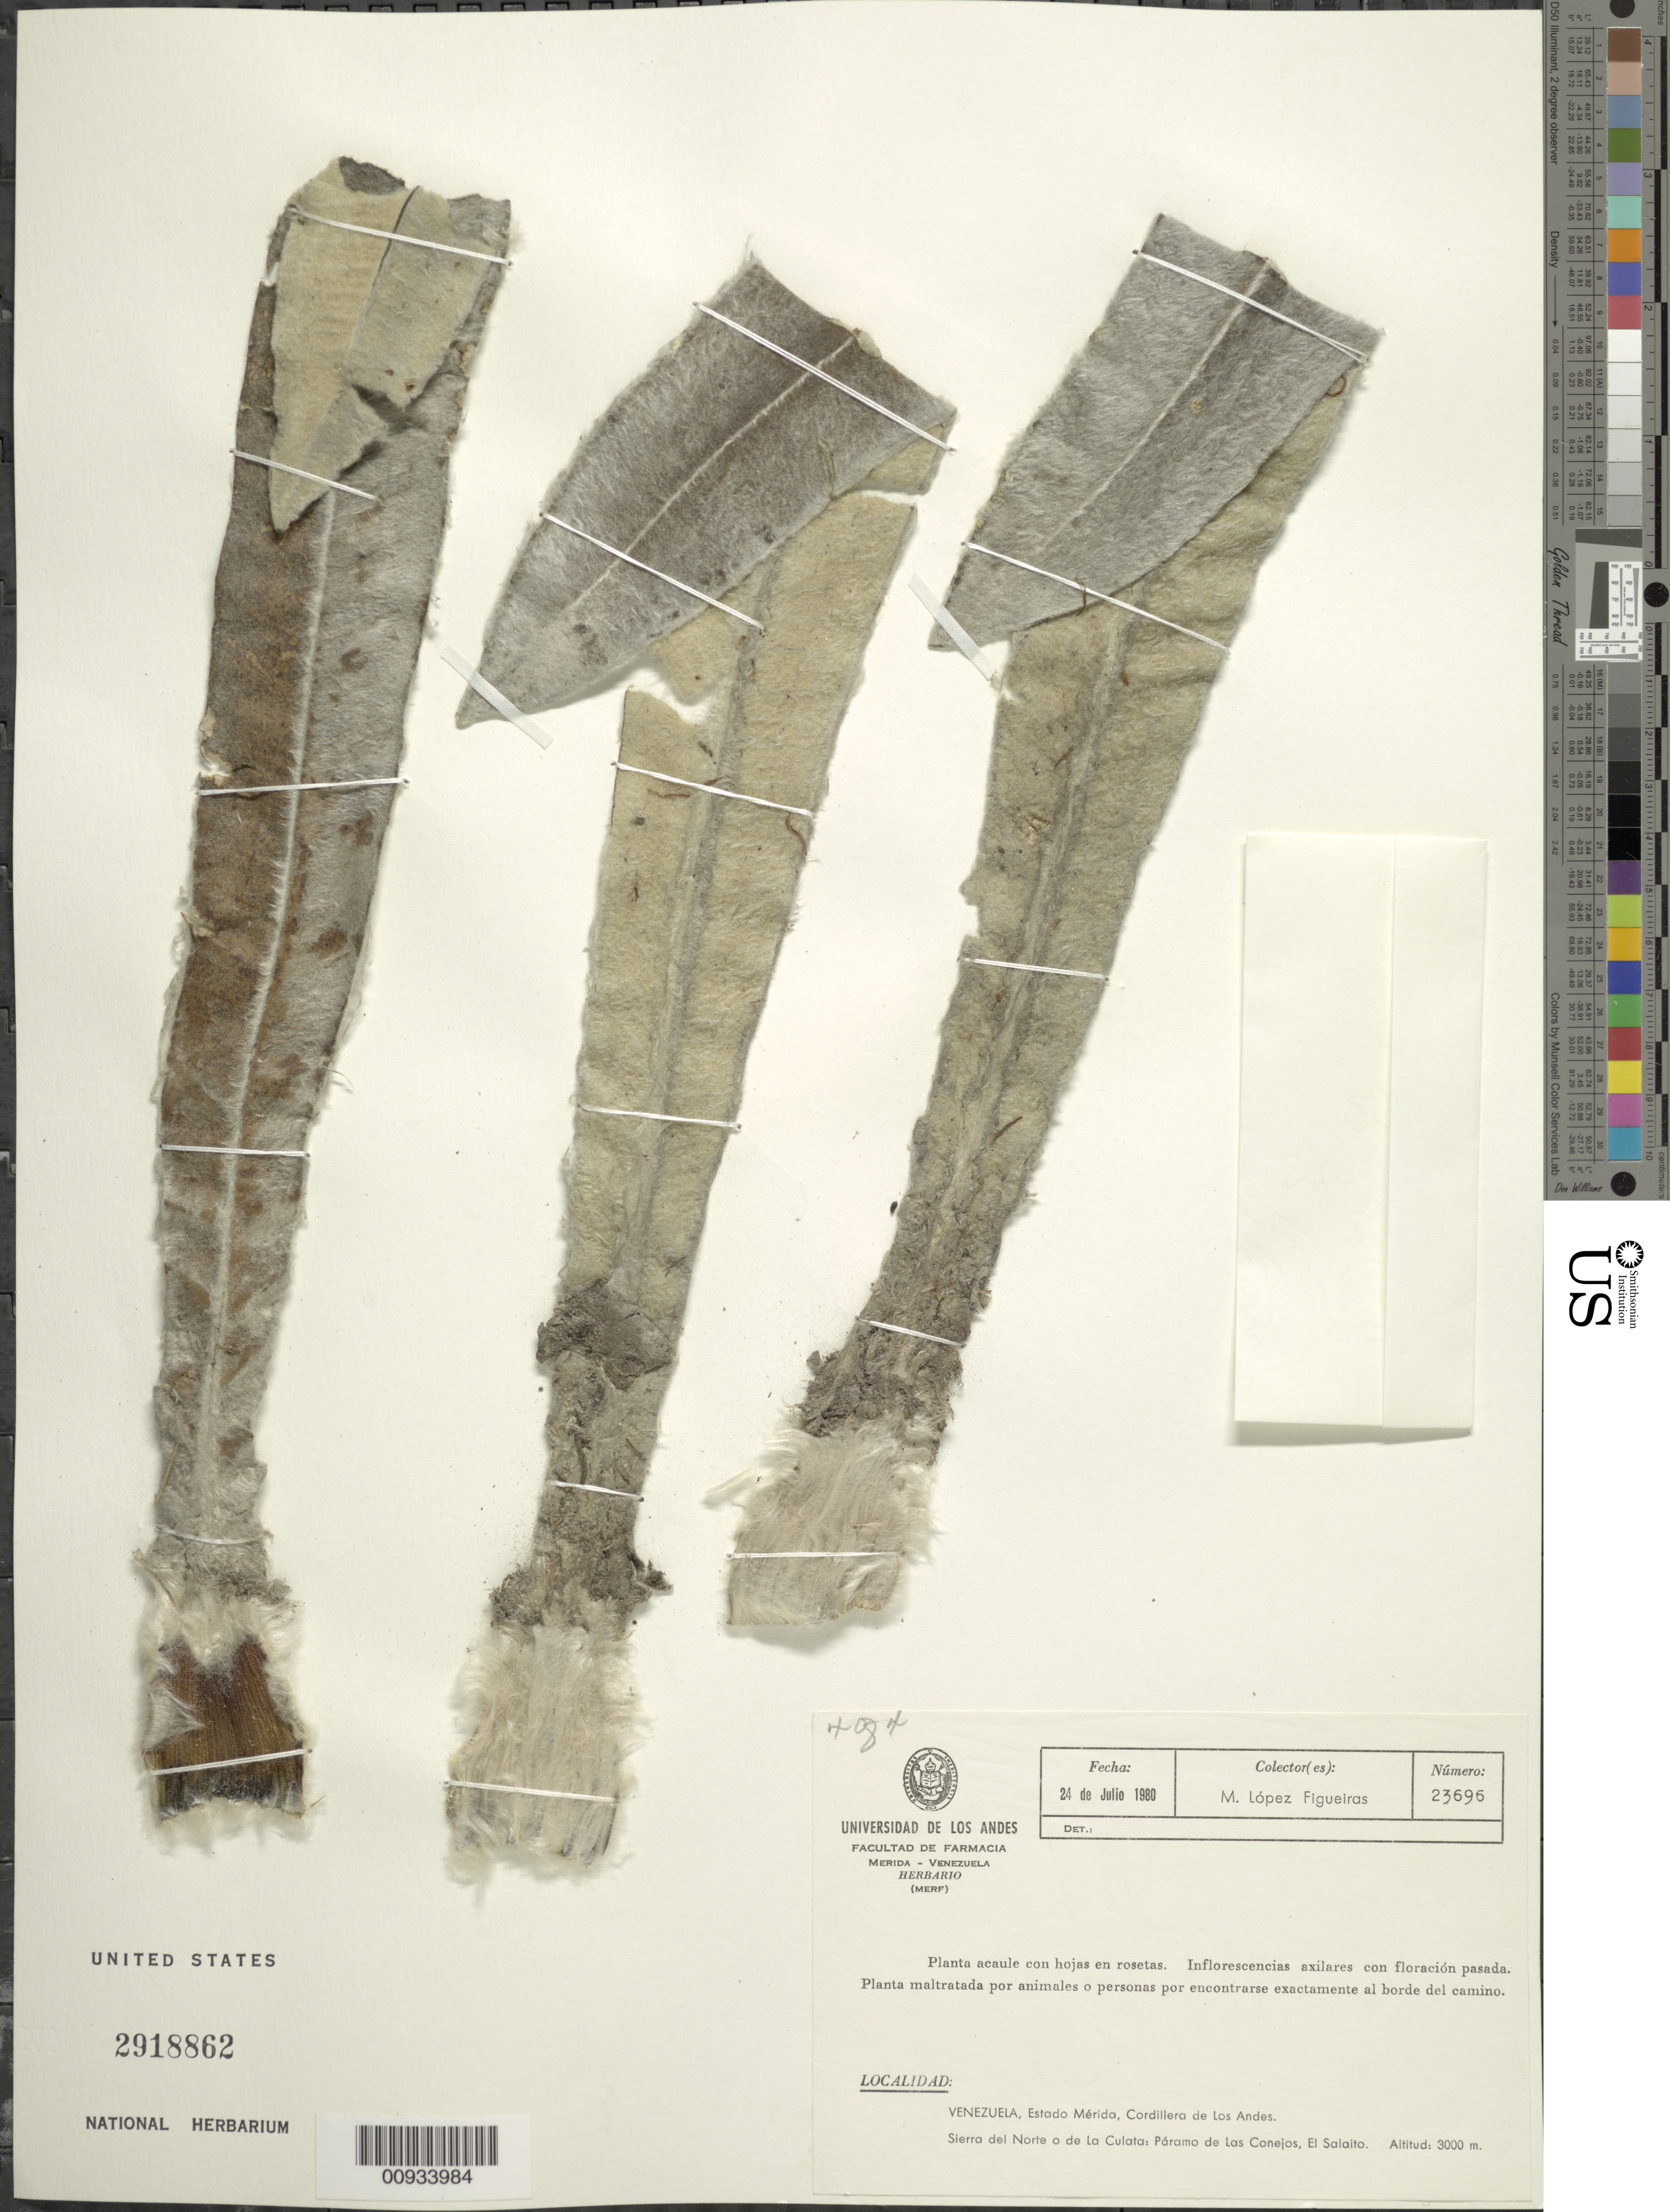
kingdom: Plantae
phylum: Tracheophyta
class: Magnoliopsida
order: Asterales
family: Asteraceae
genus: Espeletia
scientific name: Espeletia schultzii var. mucurubana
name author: Cuatrec.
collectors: M. López Figueiras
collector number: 23696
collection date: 1980-07-24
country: Venezuela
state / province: Mérida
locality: Cordillera de Los Andes, Sierra del Norte o de La Culata, Paramo de Las Conejos, El Salaito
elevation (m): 3000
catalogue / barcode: US 2918862